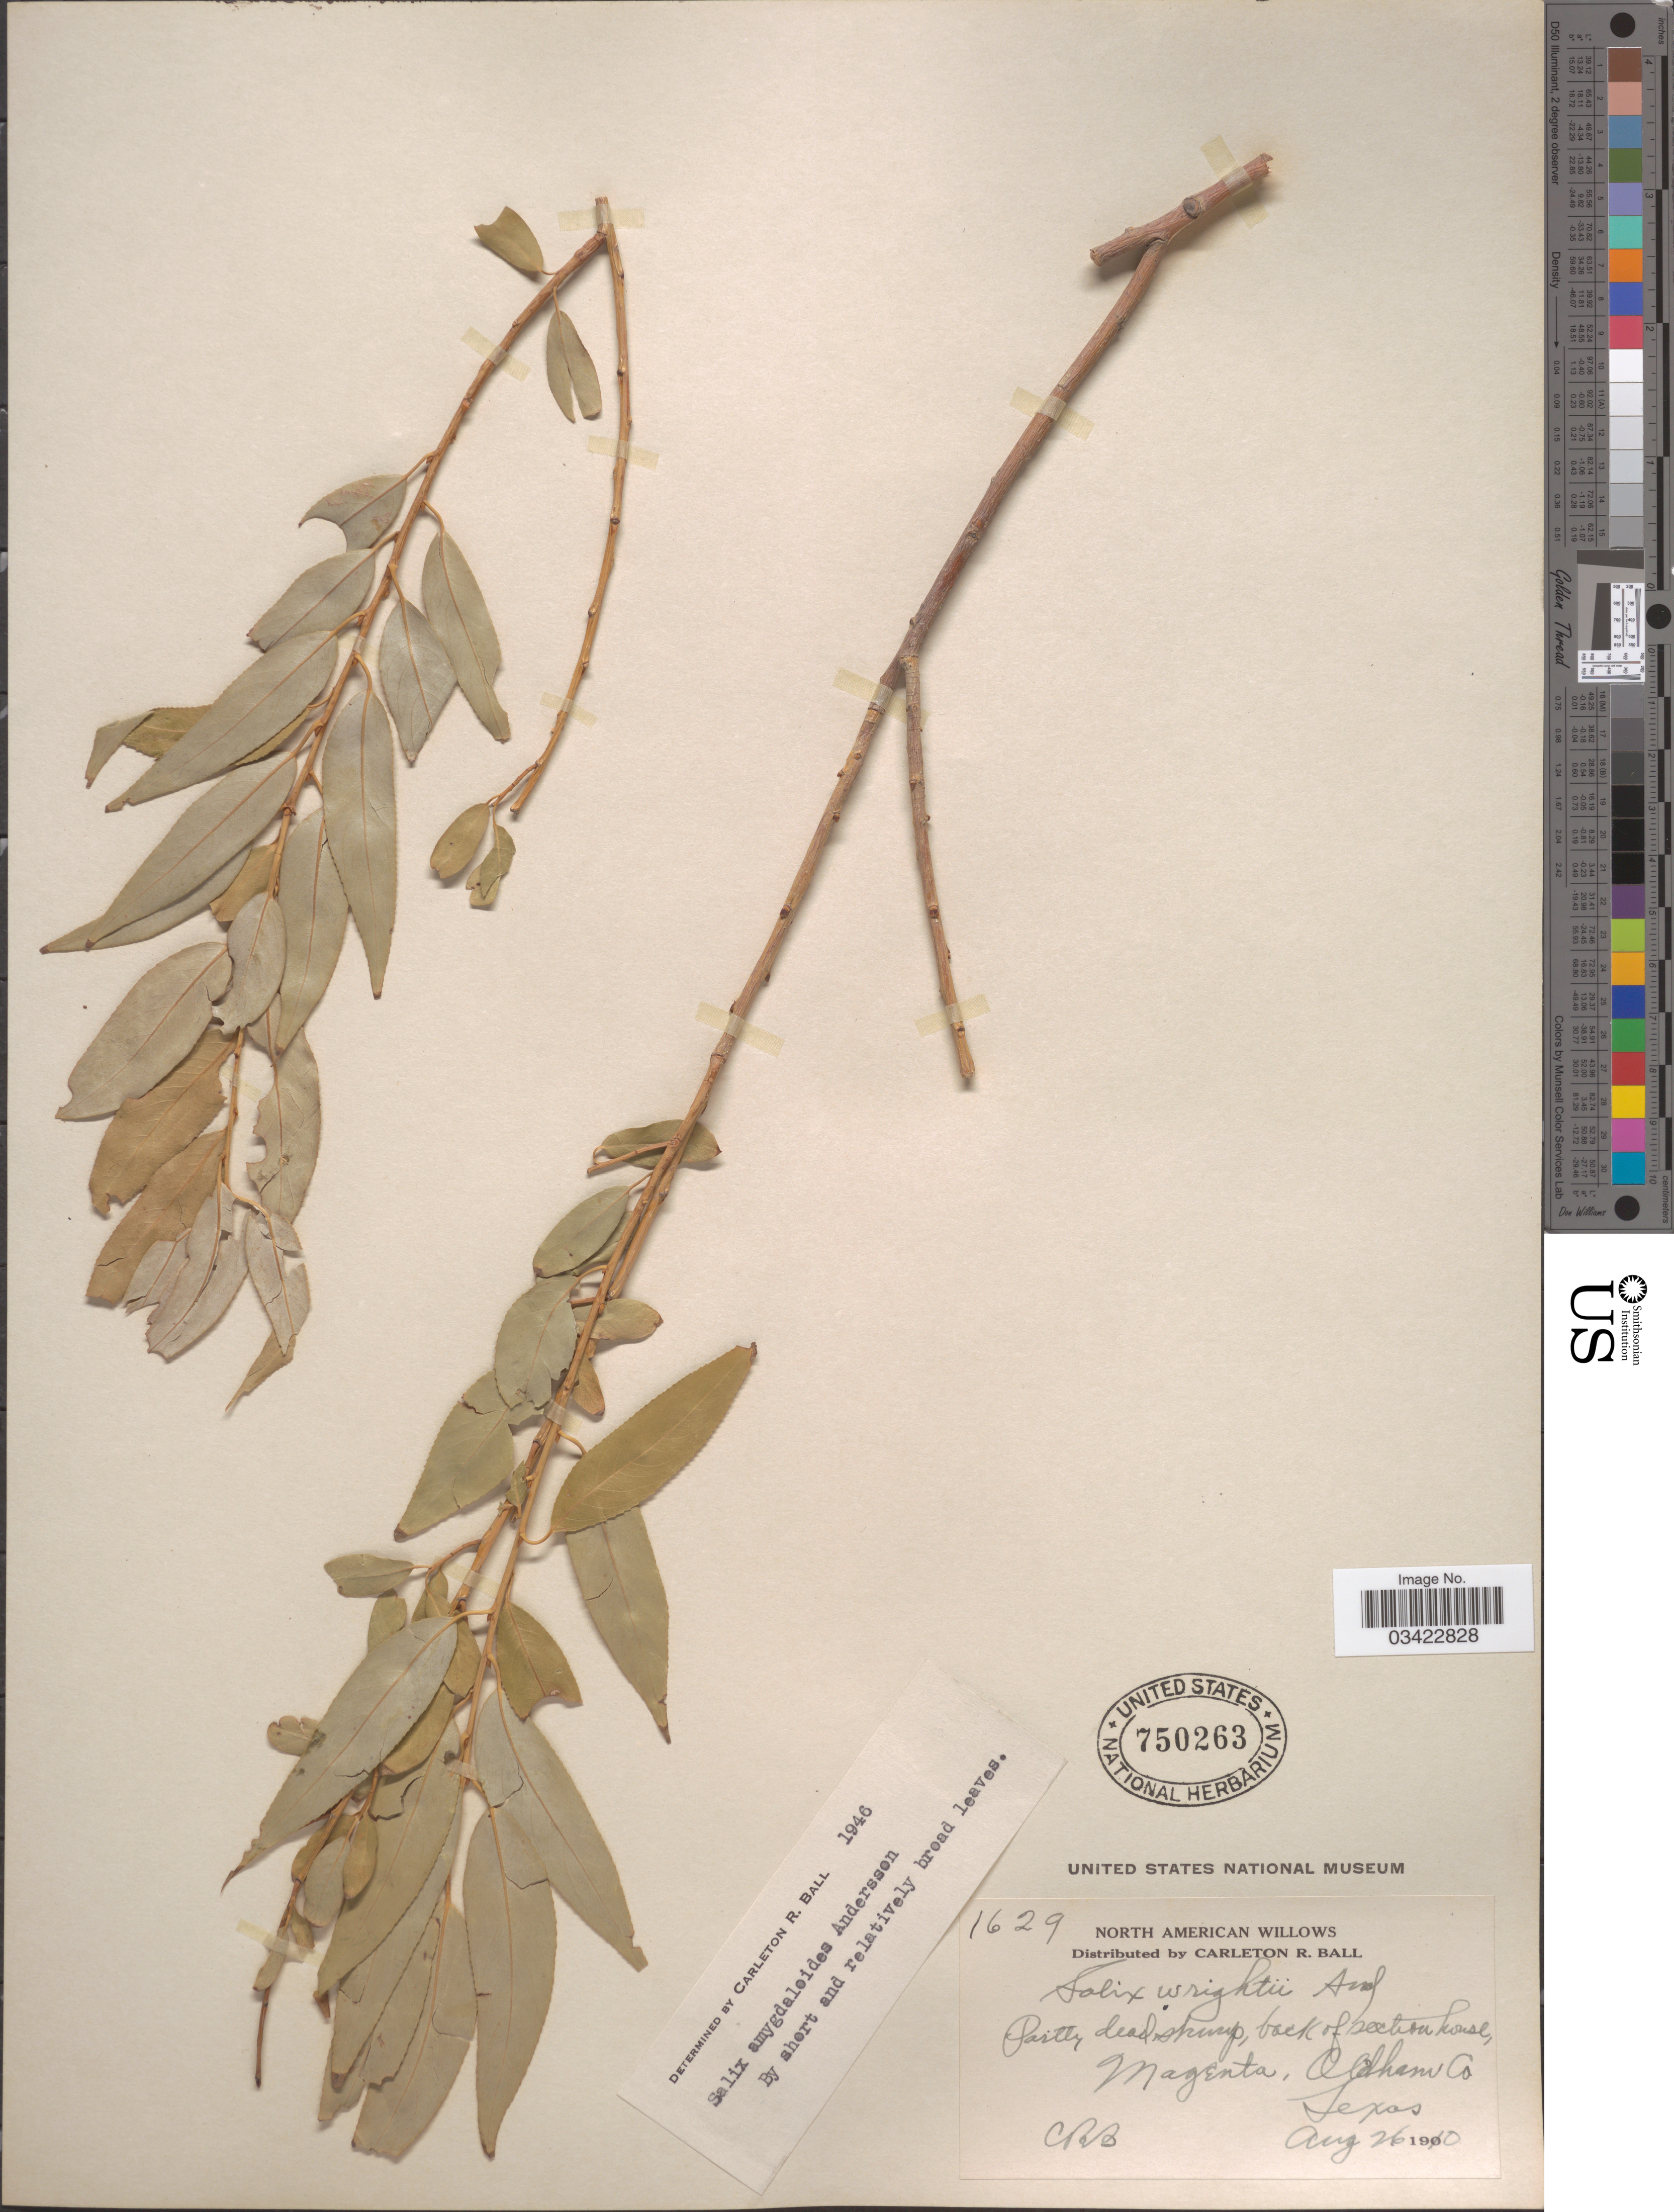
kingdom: Plantae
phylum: Tracheophyta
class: Magnoliopsida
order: Malpighiales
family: Salicaceae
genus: Salix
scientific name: Salix amygdaloides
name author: Andersson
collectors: C. R. Ball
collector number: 1629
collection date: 1910-08-26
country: United States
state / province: Texas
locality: Back of section house, Magenta, Oldham Co.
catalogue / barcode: US 750263